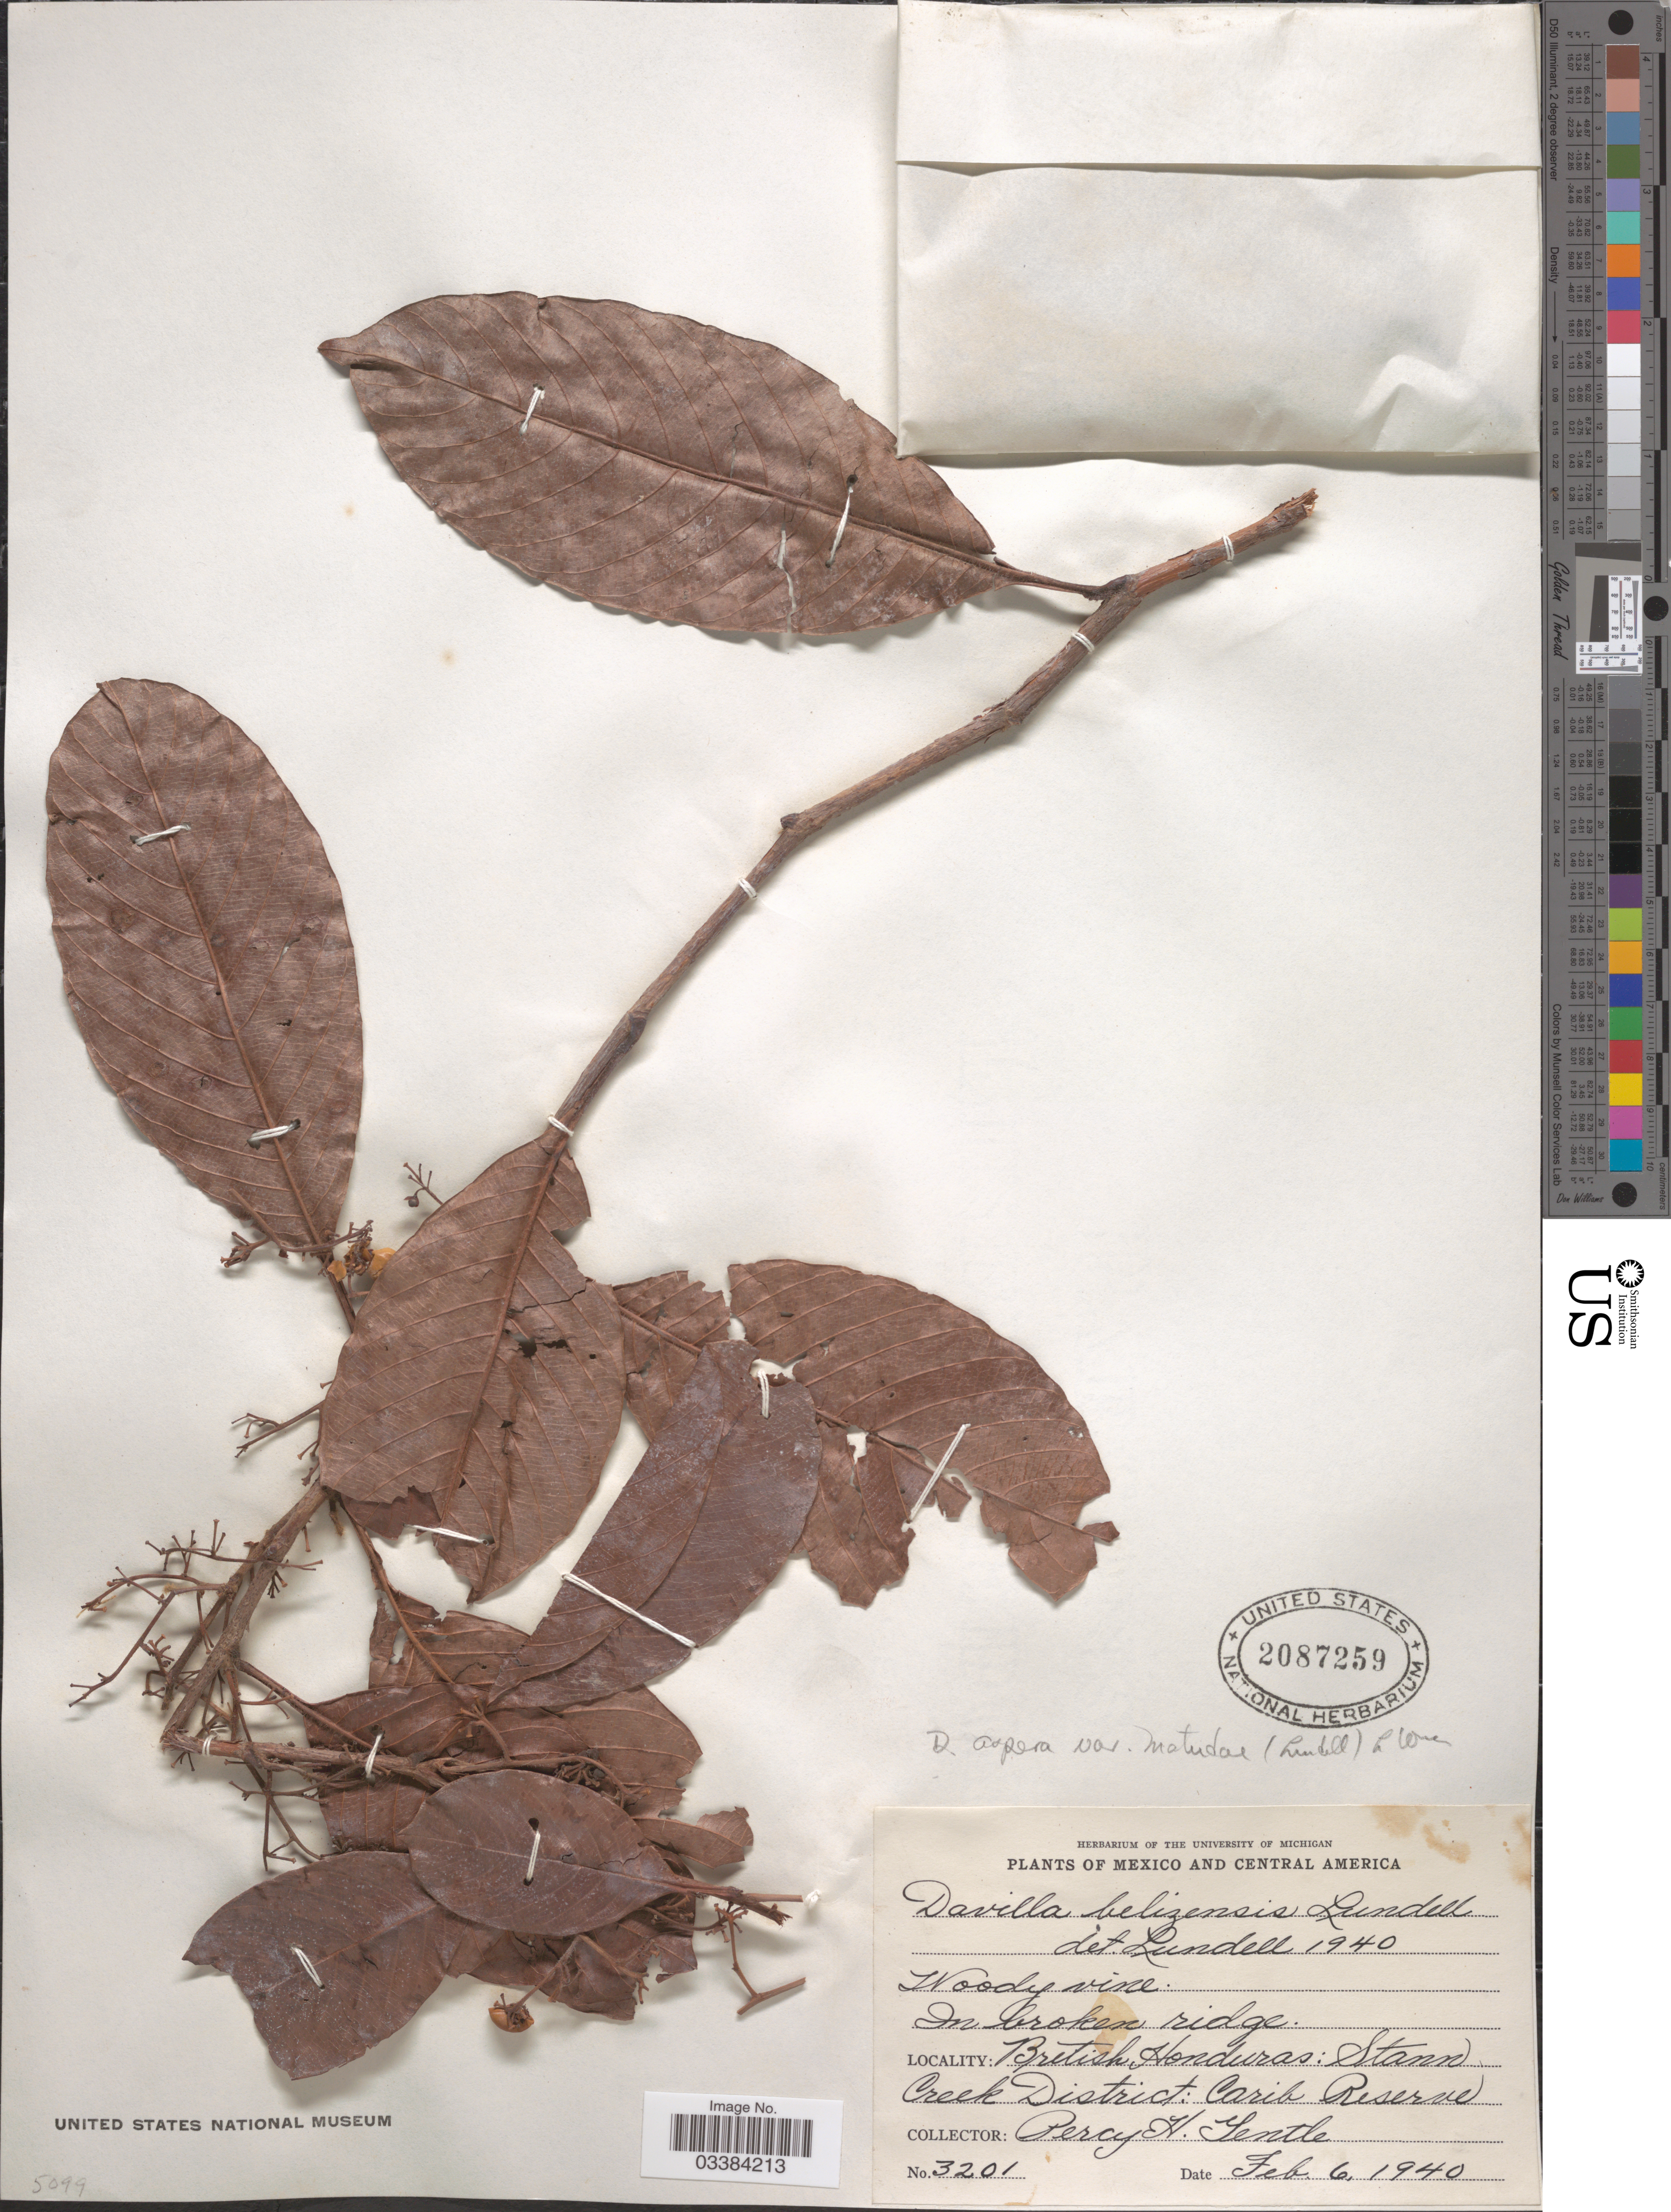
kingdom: Plantae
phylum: Tracheophyta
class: Magnoliopsida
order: Dilleniales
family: Dilleniaceae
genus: Davilla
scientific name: Davilla rugosa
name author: Poir.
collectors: P. H. Gentle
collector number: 3201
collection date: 1940-02-06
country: Belize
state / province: Stann Creek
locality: British Honduras: Stann Creek District: Carib Reserve.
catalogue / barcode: US 2087259